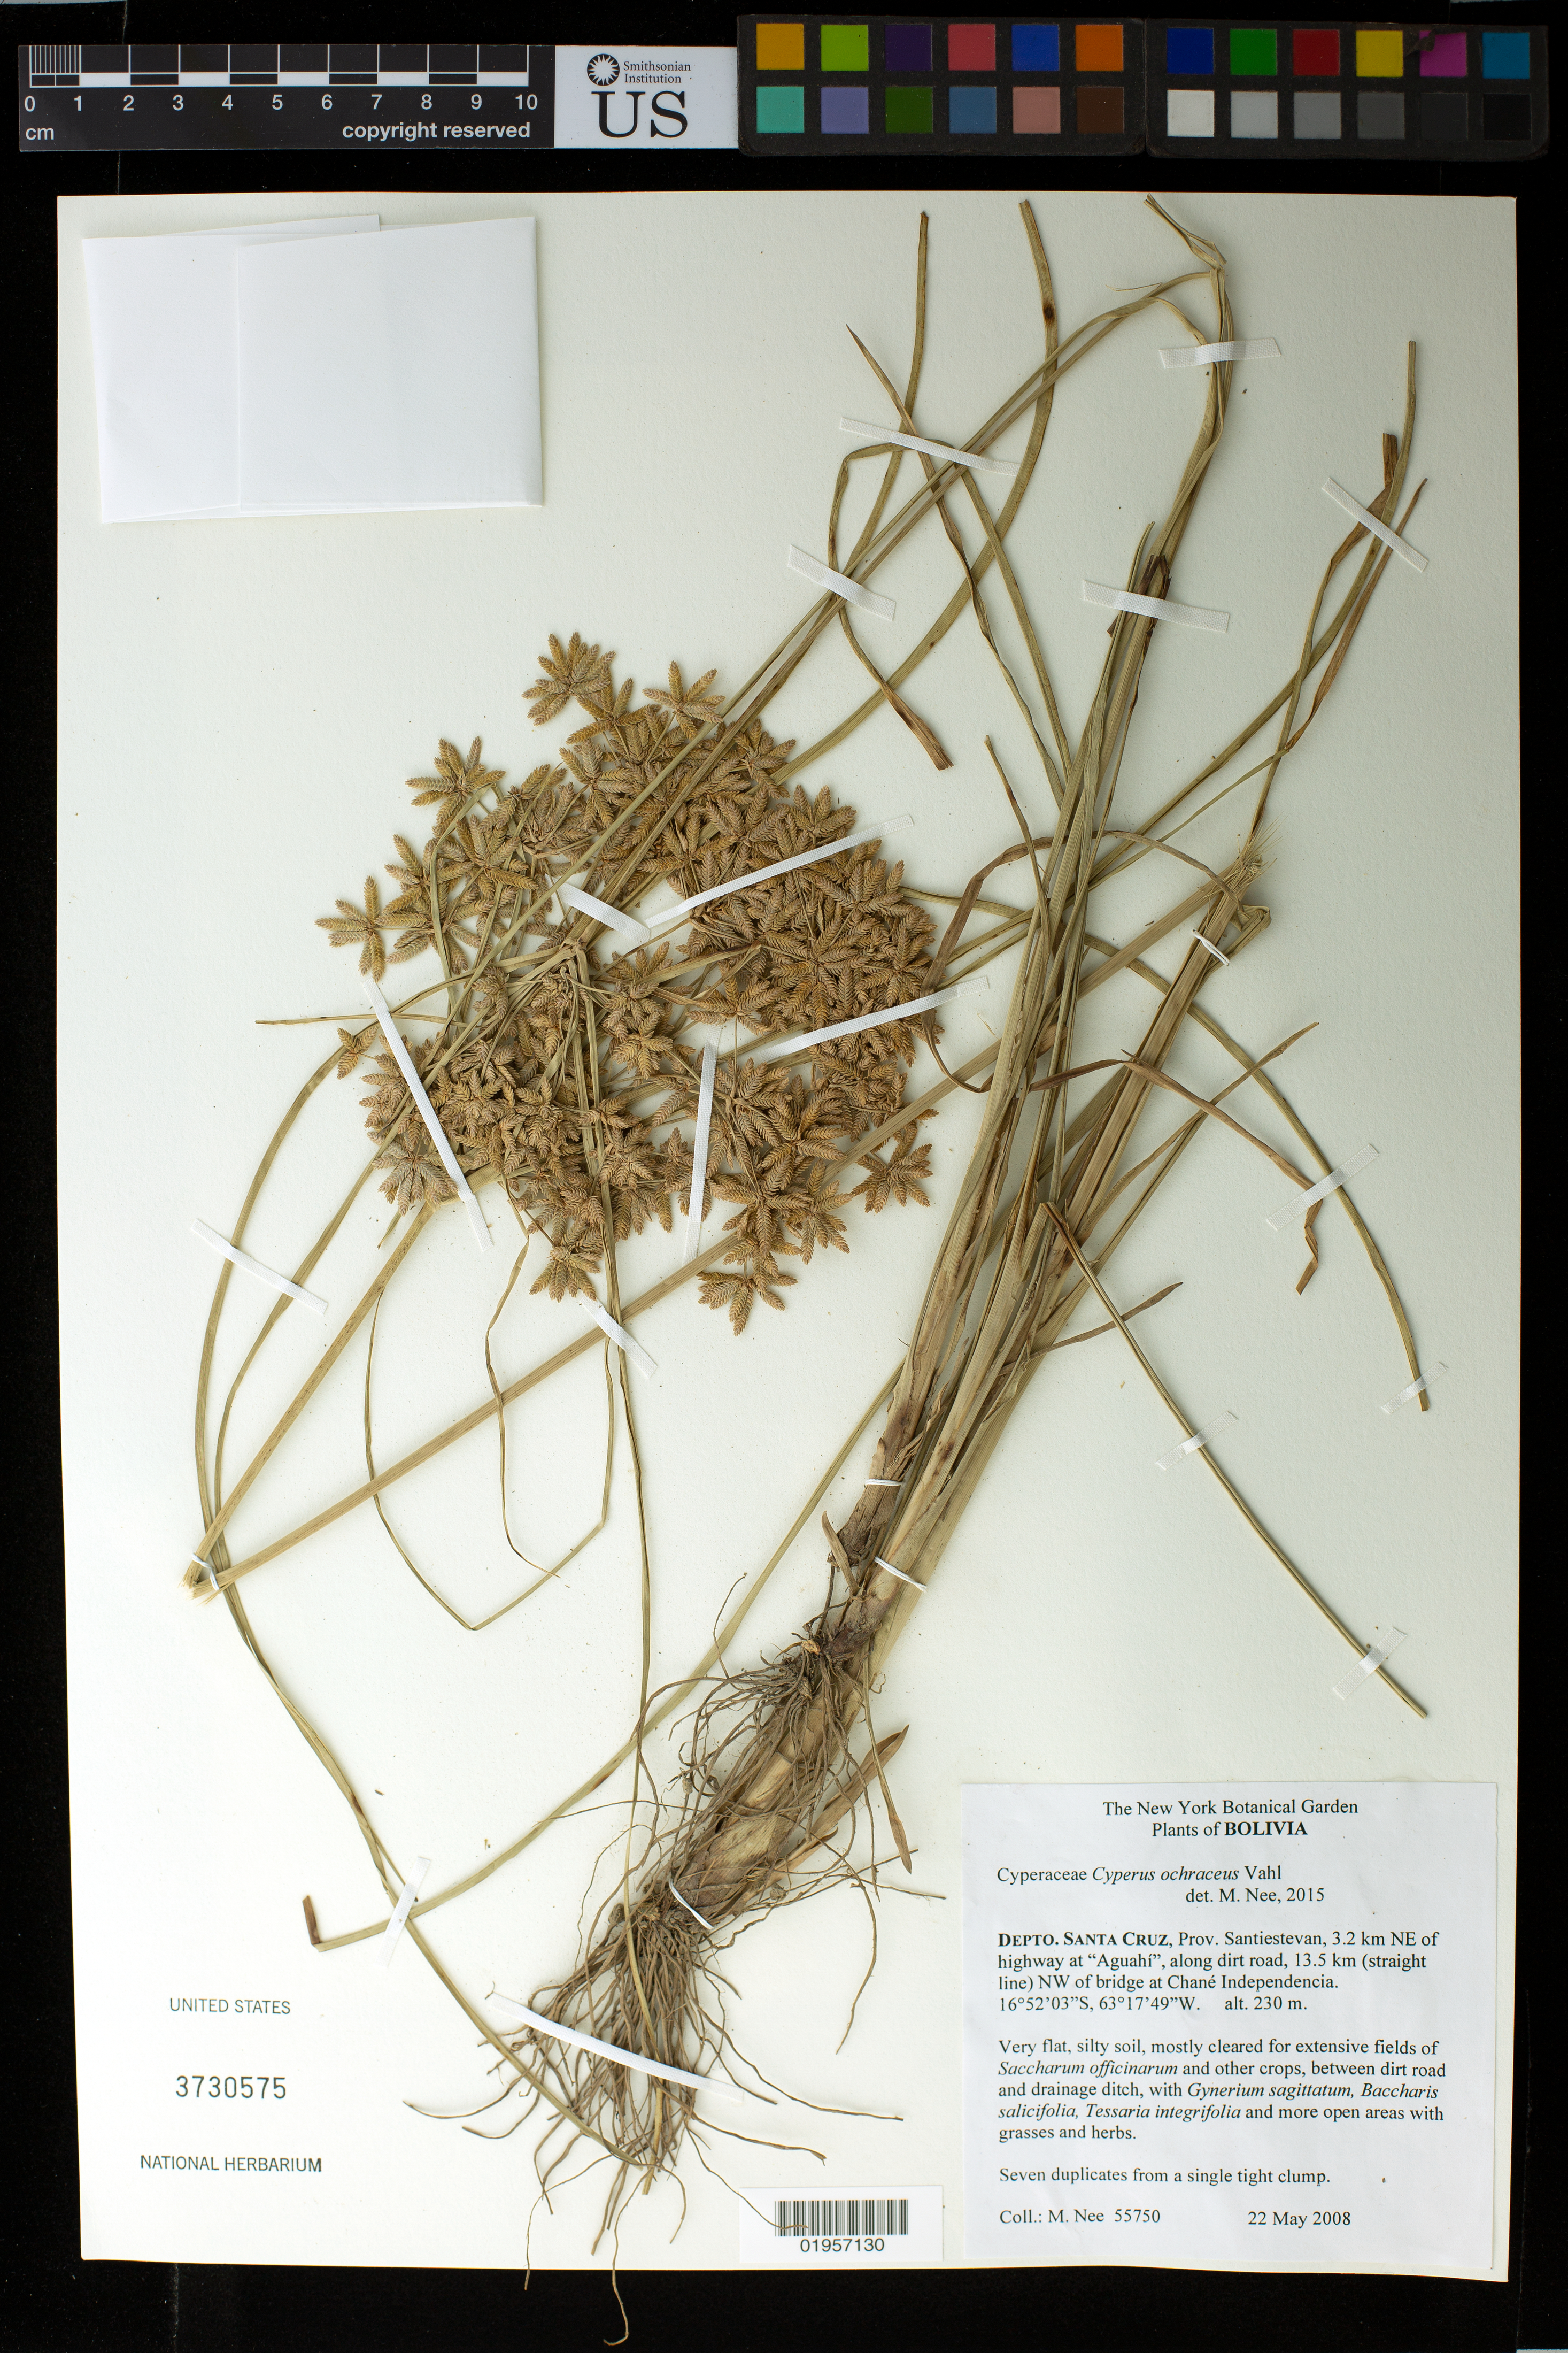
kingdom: Plantae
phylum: Tracheophyta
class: Liliopsida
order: Poales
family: Cyperaceae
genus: Cyperus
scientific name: Cyperus ochraceus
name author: Vahl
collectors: M. Nee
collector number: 55750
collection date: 2008-05-22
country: Bolivia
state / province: Santa Cruz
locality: Prov. Santiesteban, 3.2 km NE of highway at "Aguahl", along dirt road, 13.5 km (straight line) NW of bridge at Chane Independencia.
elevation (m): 230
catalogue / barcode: US 3730575